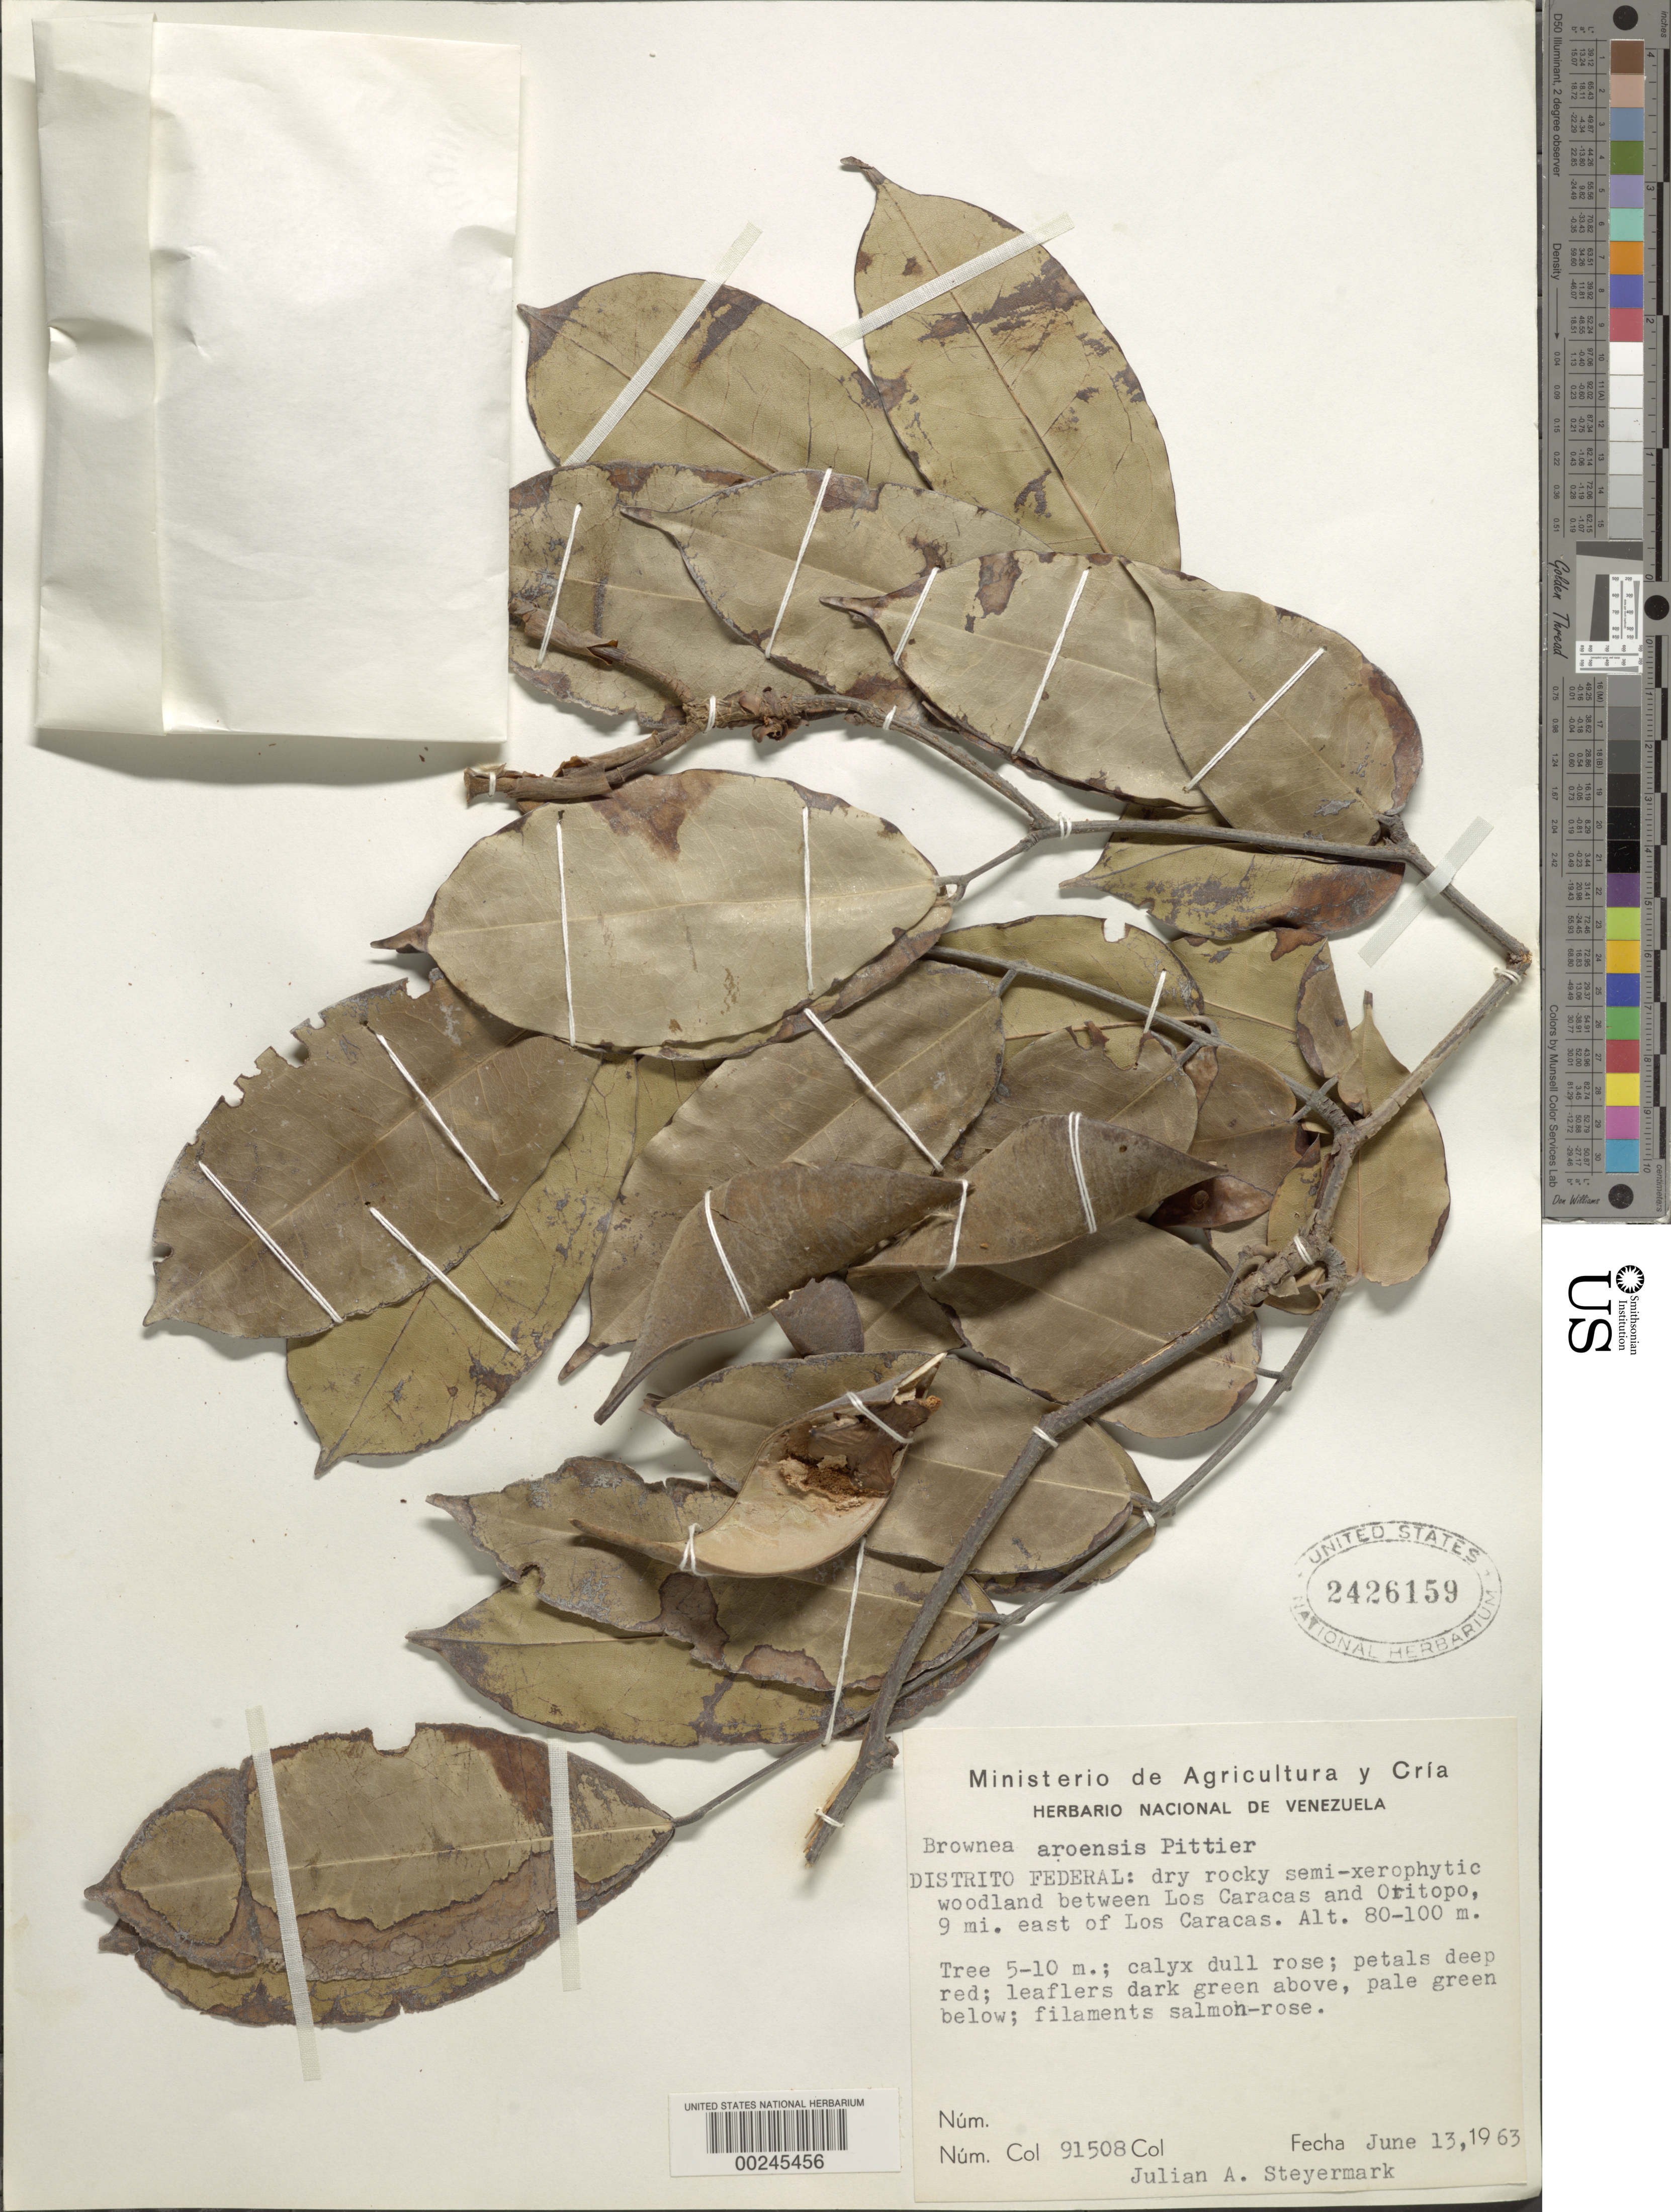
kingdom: Plantae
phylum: Tracheophyta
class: Magnoliopsida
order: Fabales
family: Fabaceae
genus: Brownea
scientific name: Brownea coccinea subsp. coccinea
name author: Jacq.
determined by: Santos-Silva, J.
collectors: J. Steyermark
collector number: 91508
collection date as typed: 13 Jun 1963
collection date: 1963-06-13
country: Venezuela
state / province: Distrito Federal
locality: Between las caracas and oritopo, 9mi e of los caracas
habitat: Dry rocky semi-xerophytic woodland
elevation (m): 80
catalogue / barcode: US 2426159